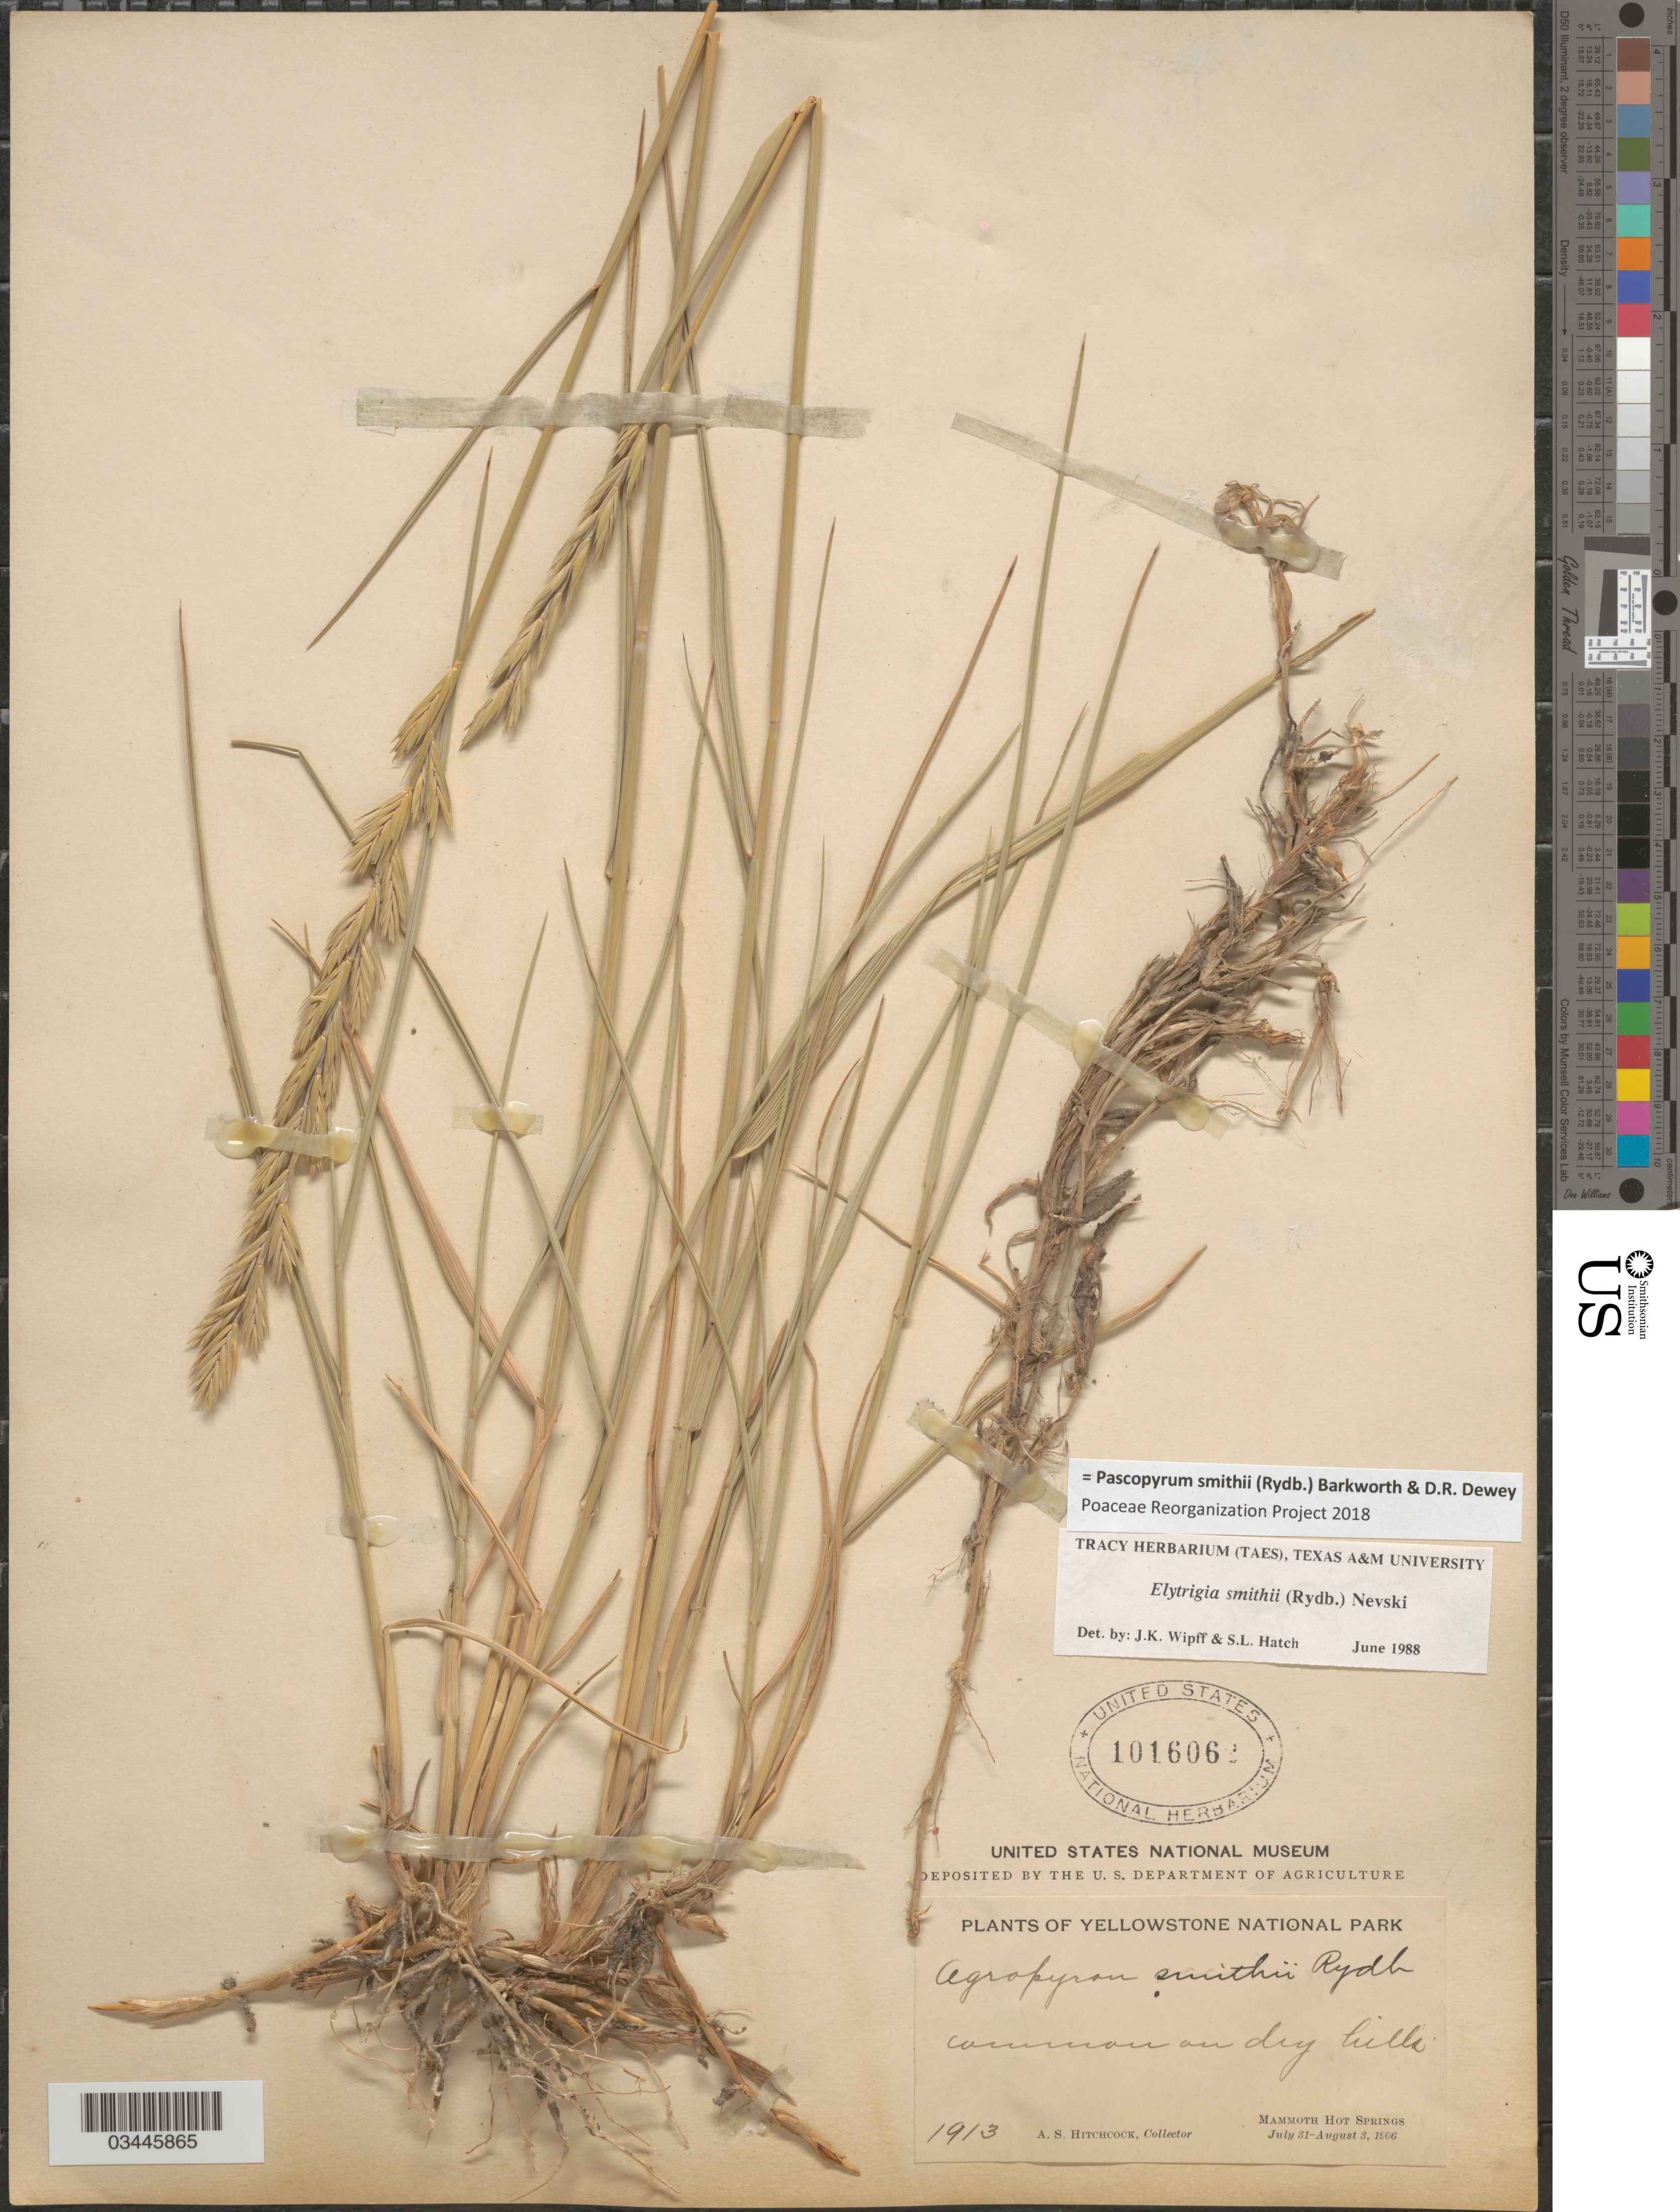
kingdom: Plantae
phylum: Tracheophyta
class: Liliopsida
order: Poales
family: Poaceae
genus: Pascopyrum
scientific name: Pascopyrum smithii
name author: (Rydb.) Barkworth & Dewey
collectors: A. S. Hitchcock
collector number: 1913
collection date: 1906-07-31/1906-08-03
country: United States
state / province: Wyoming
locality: Yellowstone National Park. Common on dry hills. Mammoth Hot Springs.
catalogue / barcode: US 1016062